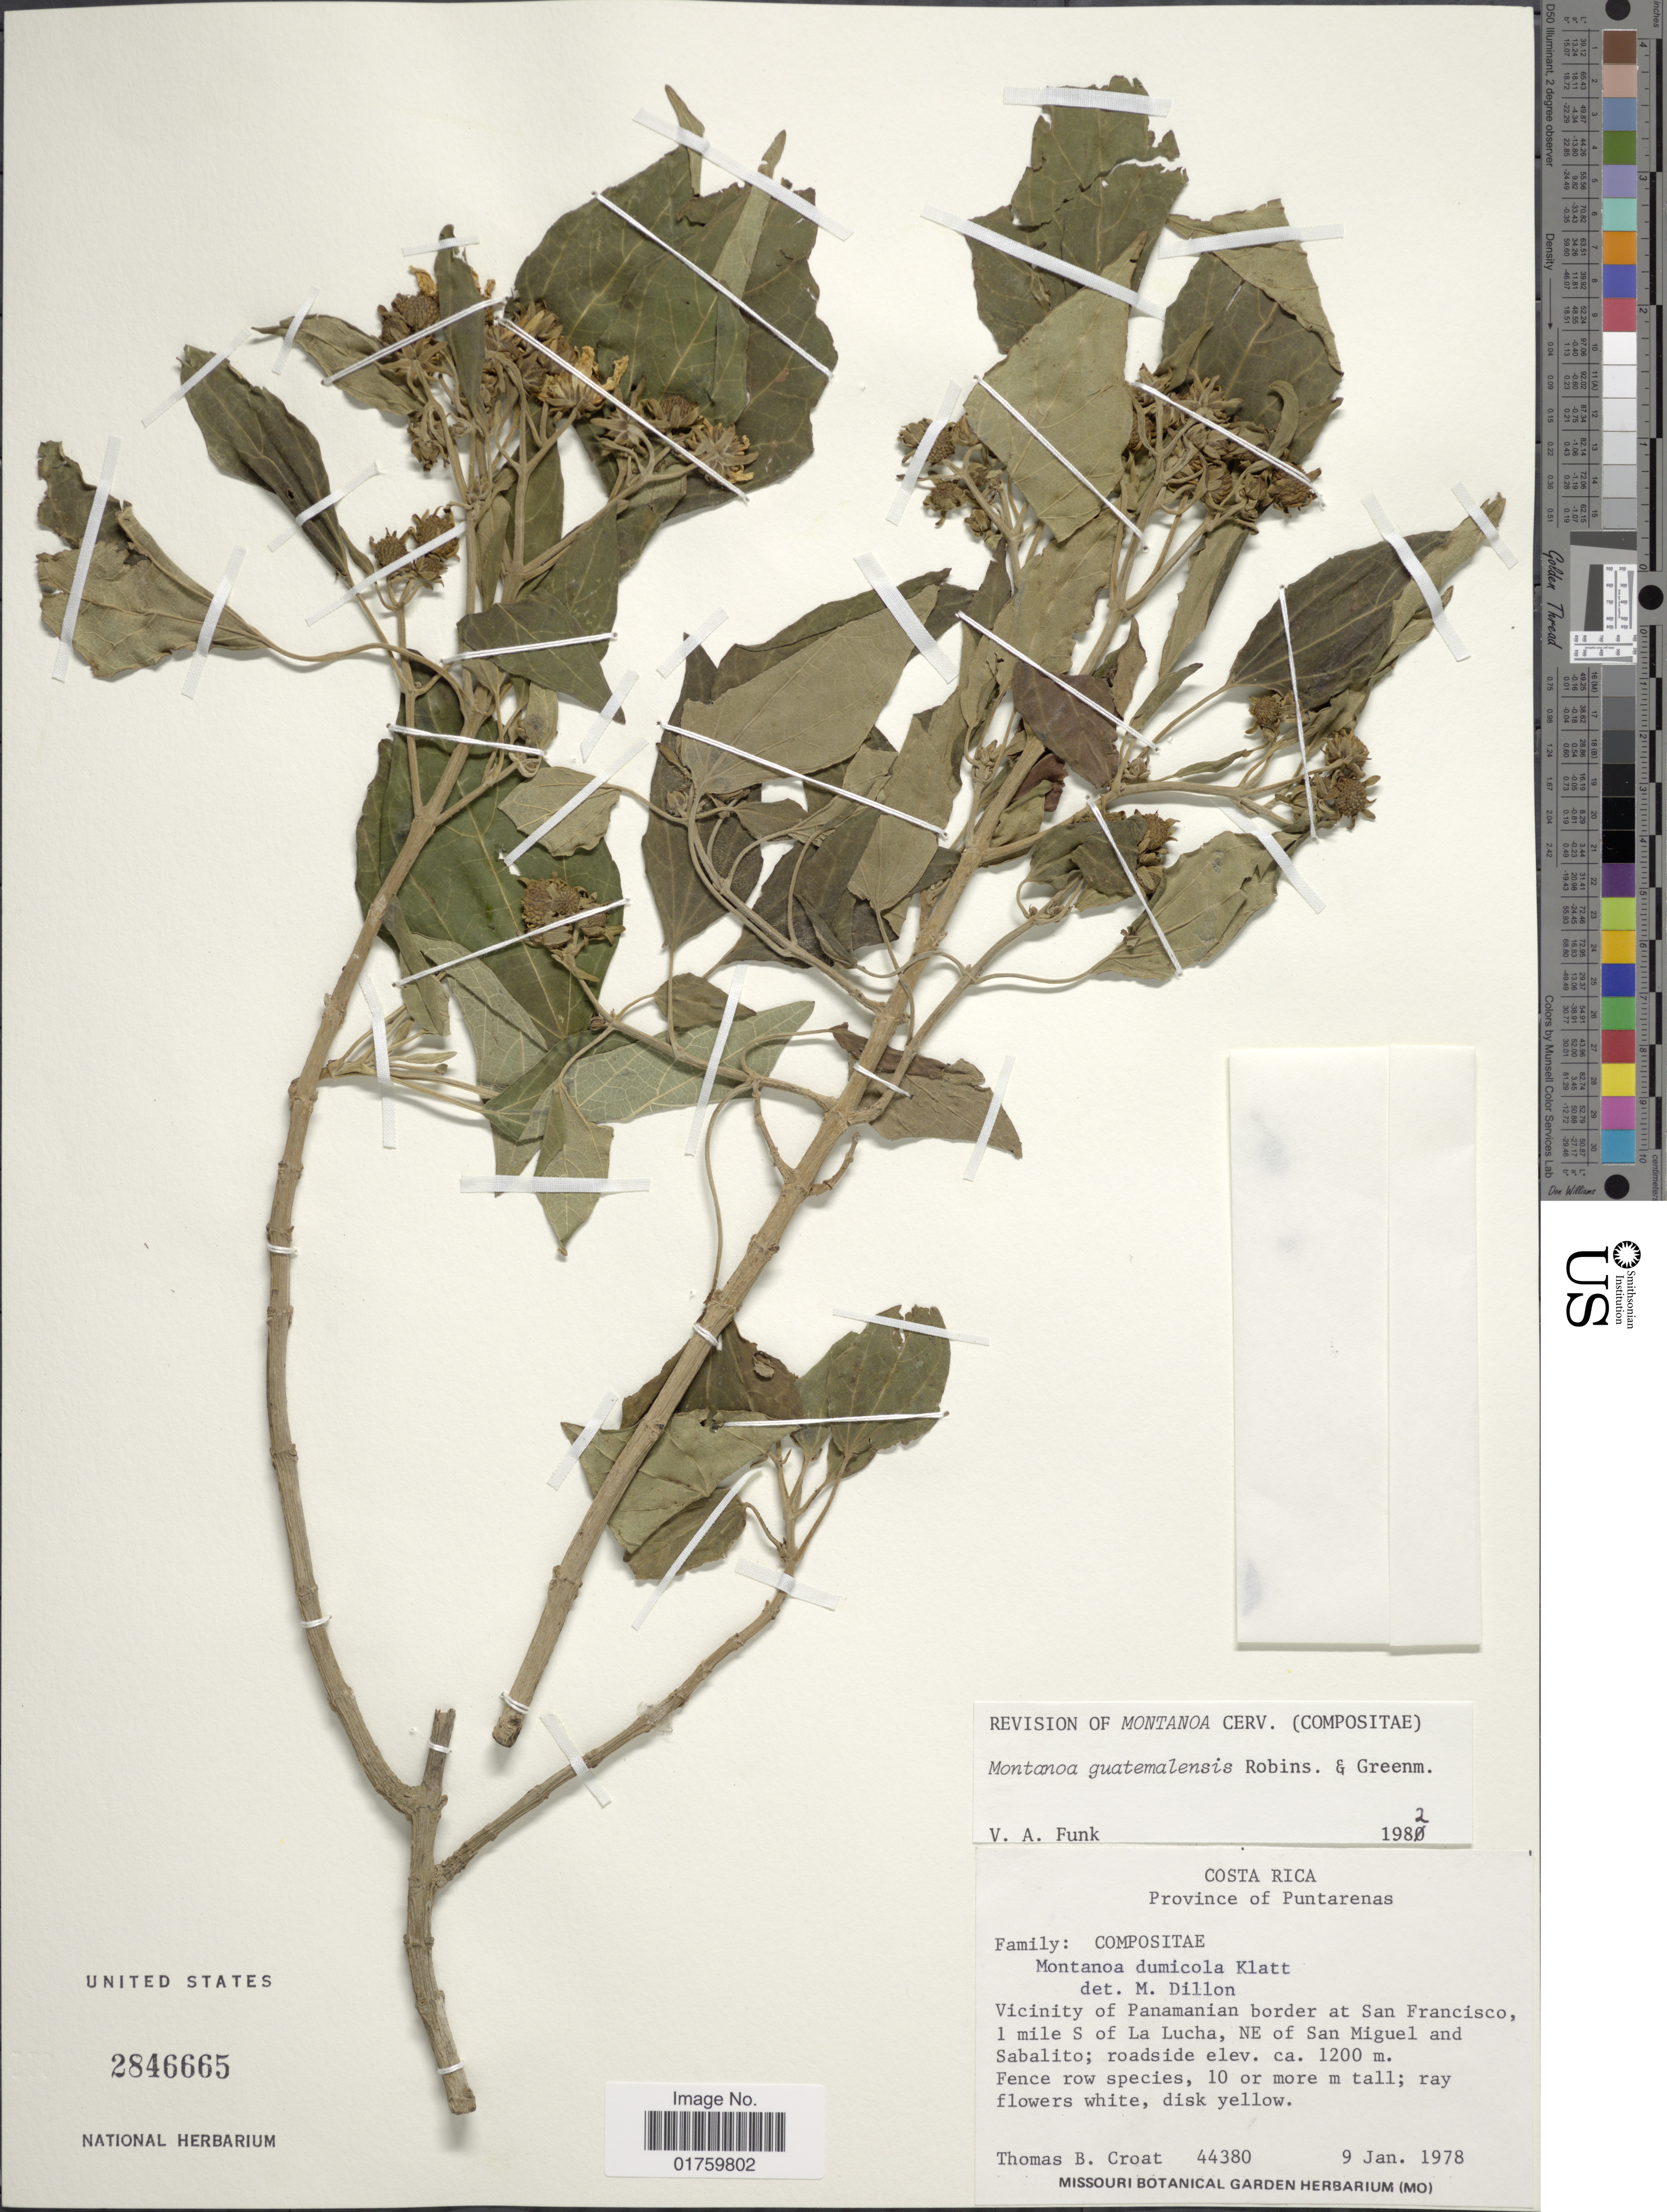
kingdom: Plantae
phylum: Tracheophyta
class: Magnoliopsida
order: Asterales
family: Asteraceae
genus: Montanoa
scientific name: Montanoa guatemalensis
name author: B.L. Rob. & Greenm.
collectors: T. B. Croat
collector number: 44380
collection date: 1978-01-09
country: Costa Rica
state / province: Puntarenas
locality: Vicinity of Panamanian border at San Fransisico, 1 mile S of La Lucha, NE of San Miguel and Sabalito; roadside.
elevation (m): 1200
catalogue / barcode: US 2846665